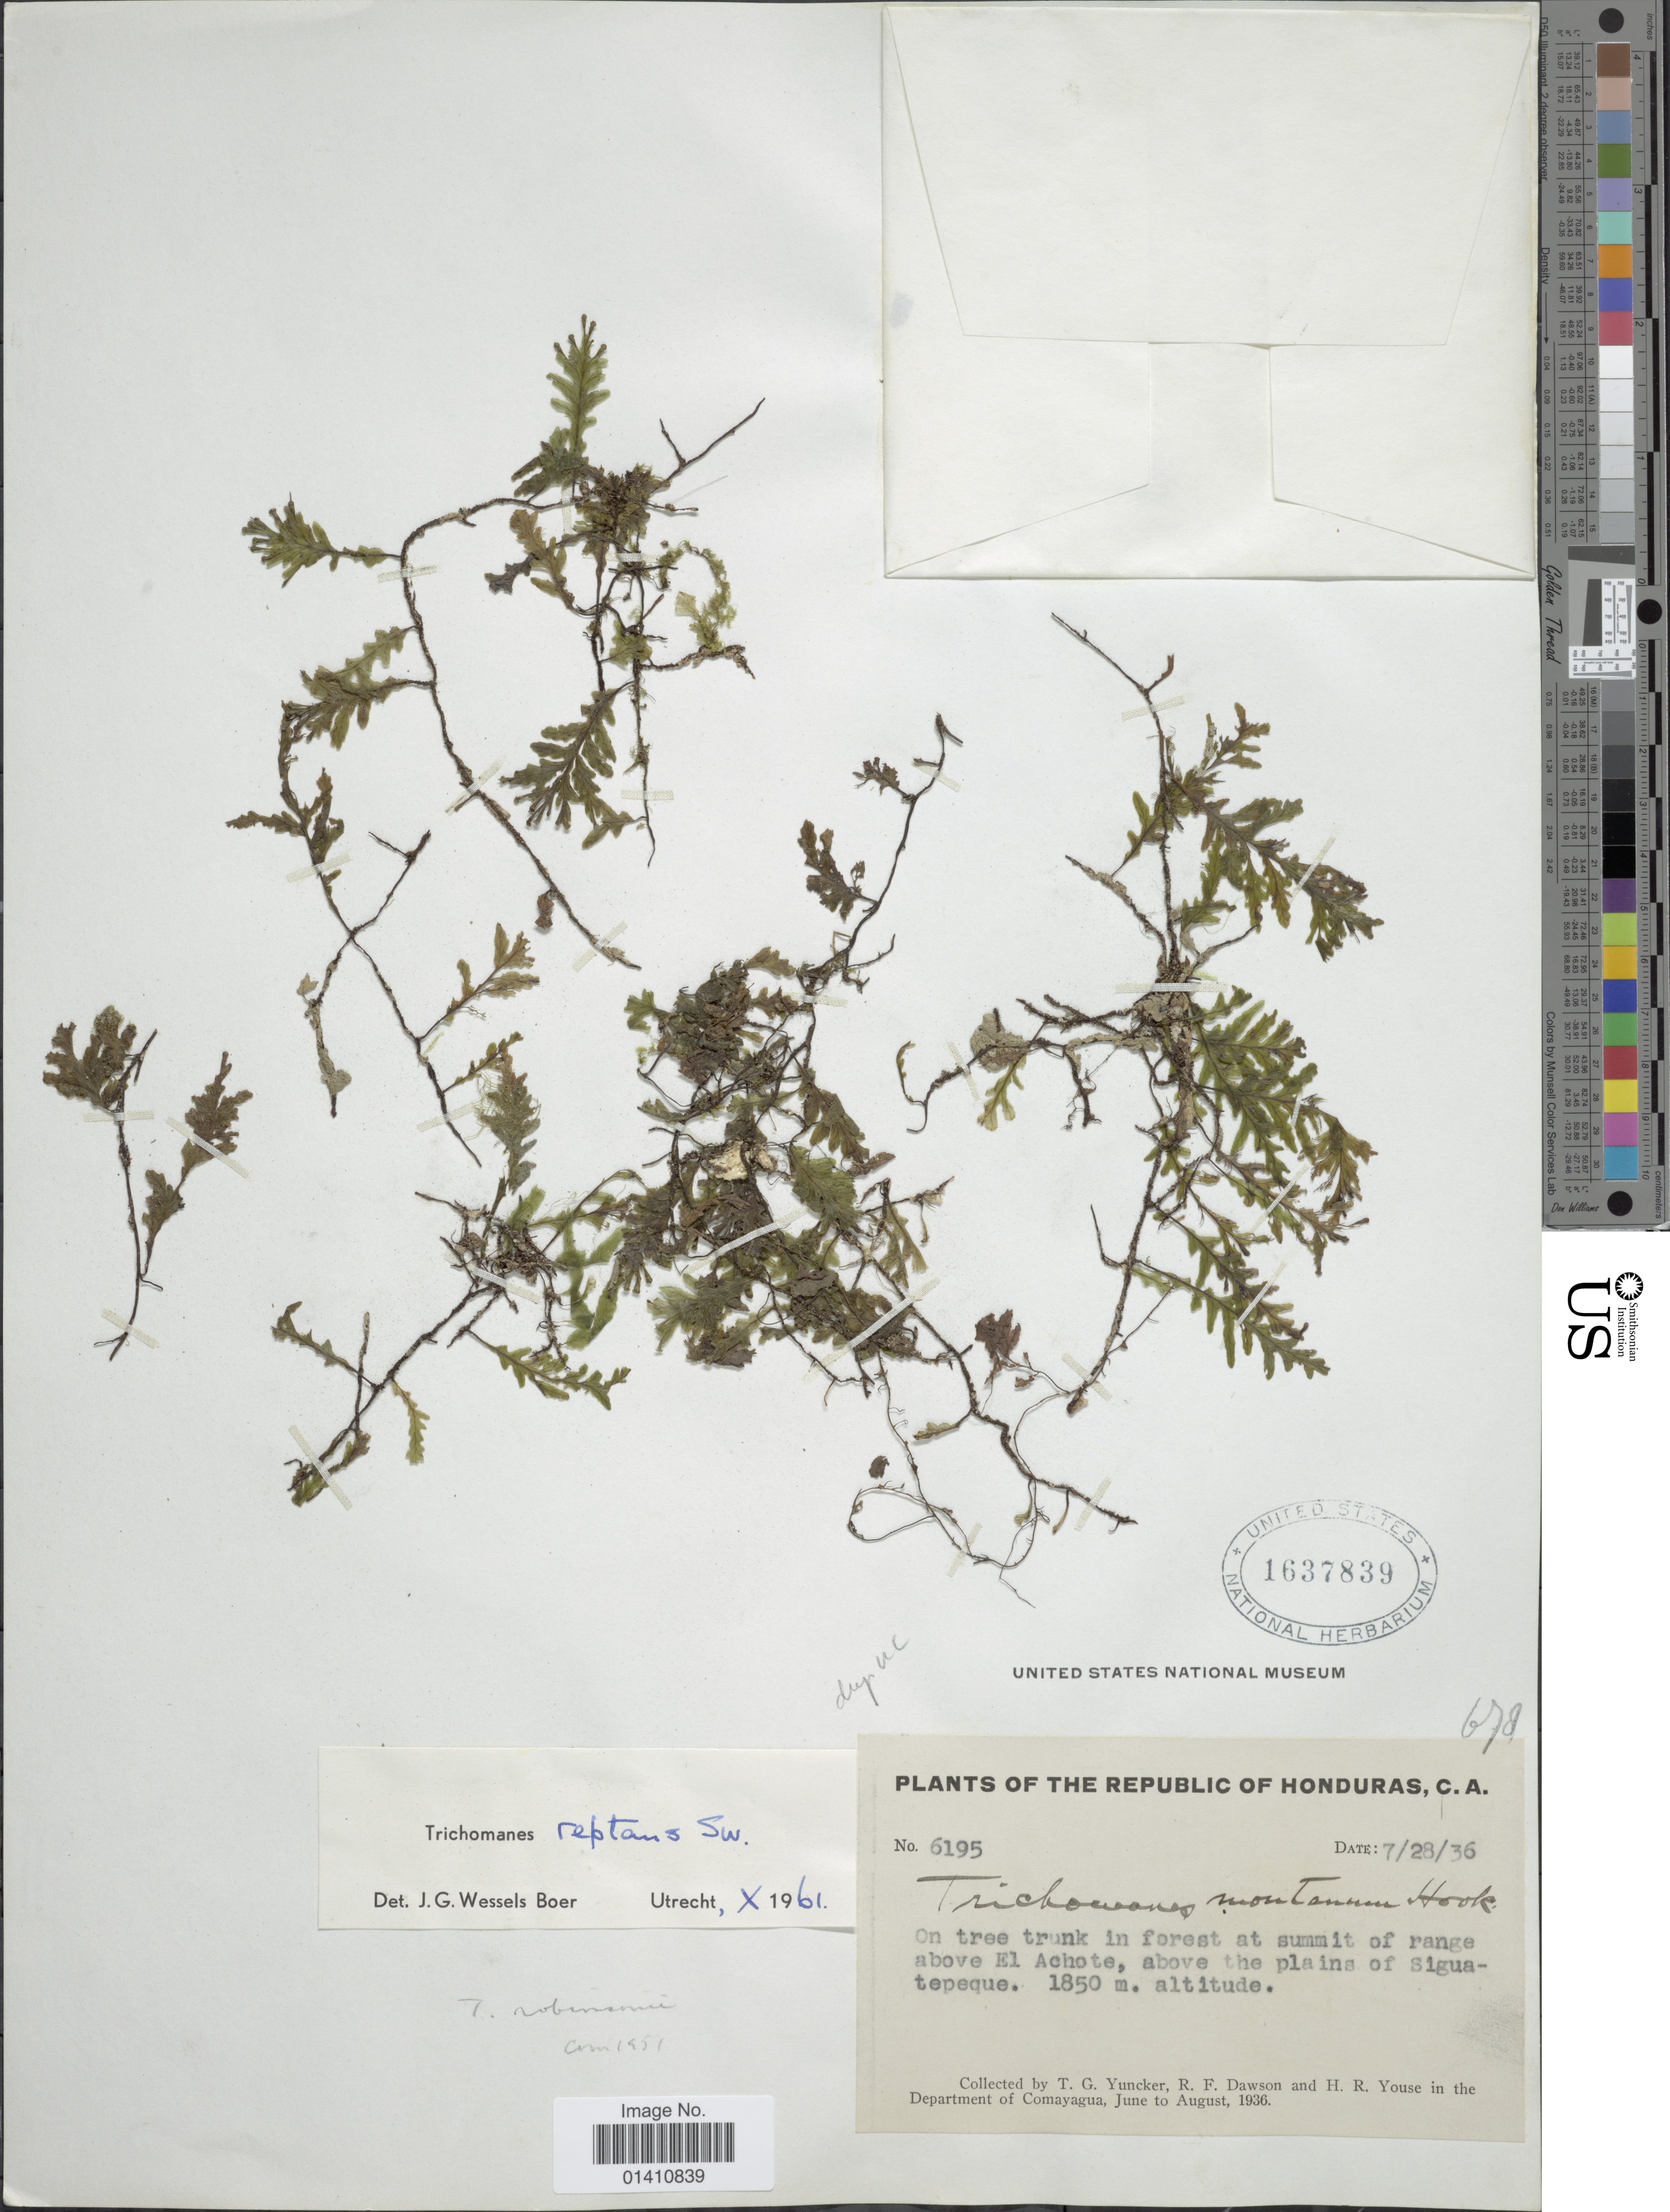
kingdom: Plantae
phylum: Tracheophyta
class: Polypodiopsida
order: Hymenophyllales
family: Hymenophyllaceae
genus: Didymoglossum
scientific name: Didymoglossum reptans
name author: (Sw.) C. Presl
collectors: T. G. Yuncker, R. F. Dawson & H. Youse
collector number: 6195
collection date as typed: Transcribed d/m/y: 28/7/36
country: Honduras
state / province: Comayagua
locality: The republic of Honduras. On tree trunk in forest at summit of range above El Achote, above the plains of Siguatepeque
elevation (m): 1850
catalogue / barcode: US 1637839